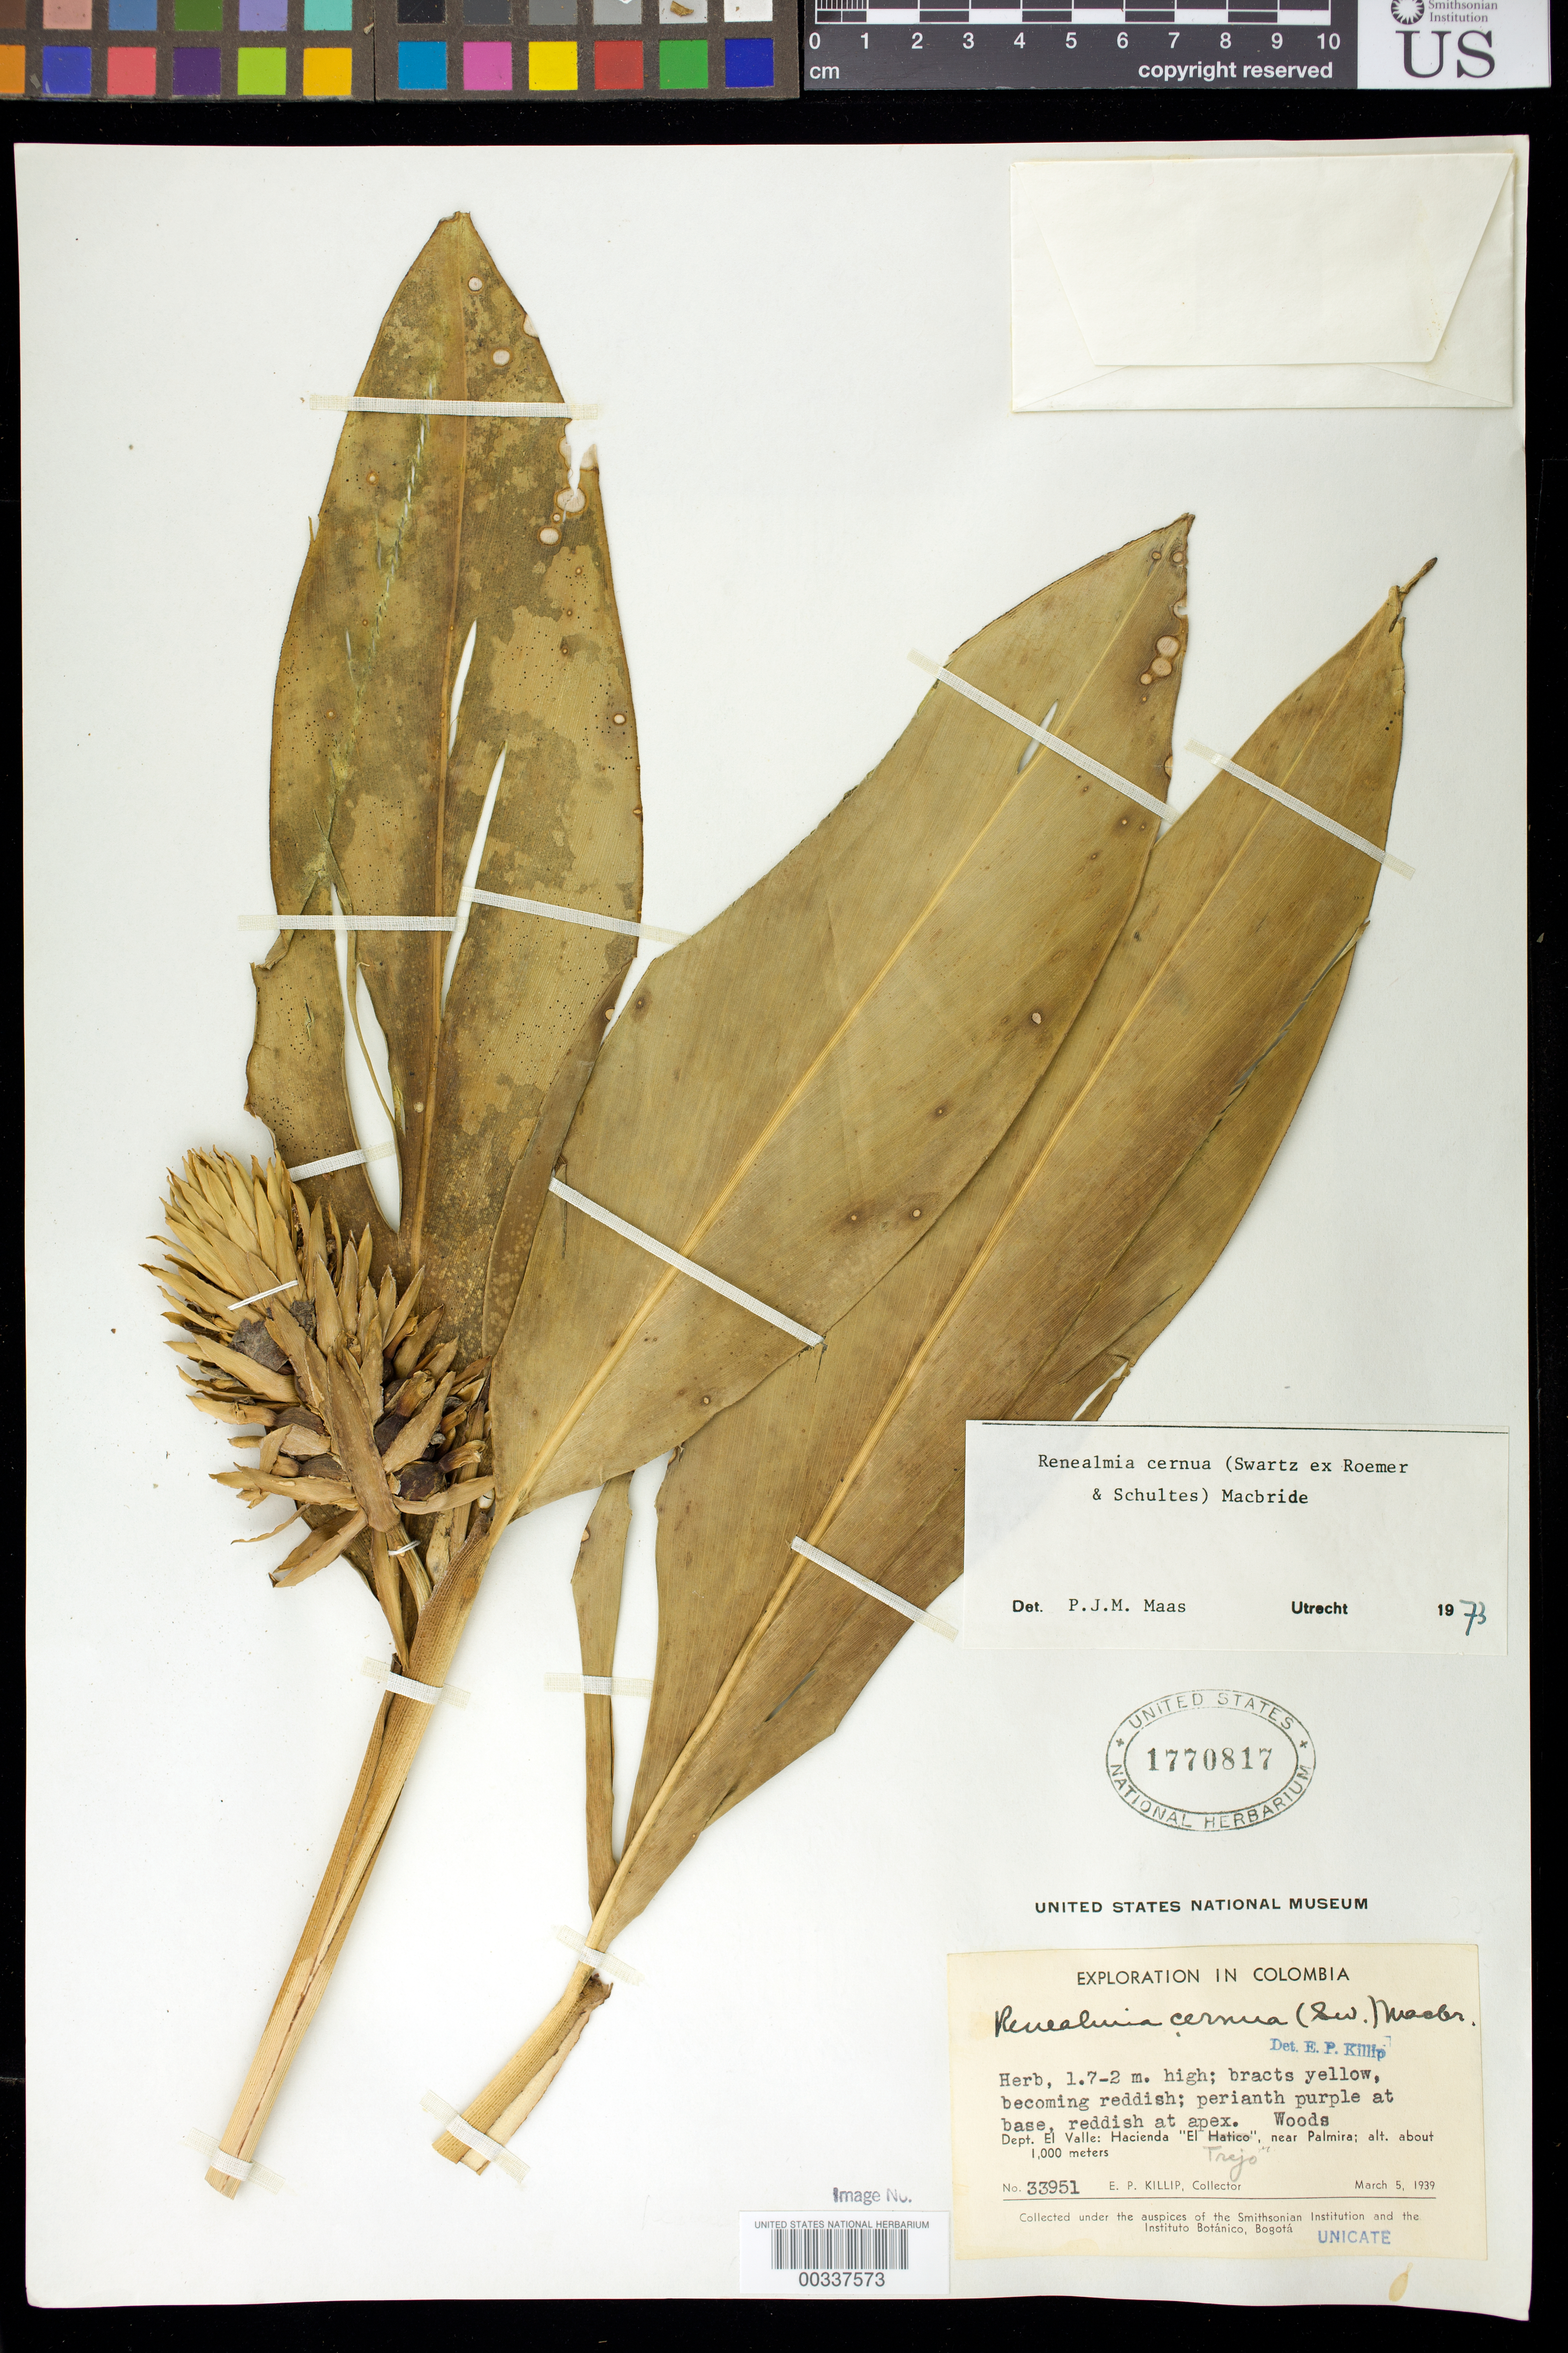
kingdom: Plantae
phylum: Tracheophyta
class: Liliopsida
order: Zingiberales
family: Zingiberaceae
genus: Renealmia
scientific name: Renealmia cernua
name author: (Sw. ex Roem. & Schult.) J.F. Macbr.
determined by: Maas, Paul J. M.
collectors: E. P. Killip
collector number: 33951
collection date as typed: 05 Mar 1939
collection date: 1939-03-05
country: Colombia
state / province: Valle del Cauca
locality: Hacienda "El Trejo", N of Palmira (Cauca Valley)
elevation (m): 1000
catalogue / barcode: US 1770817